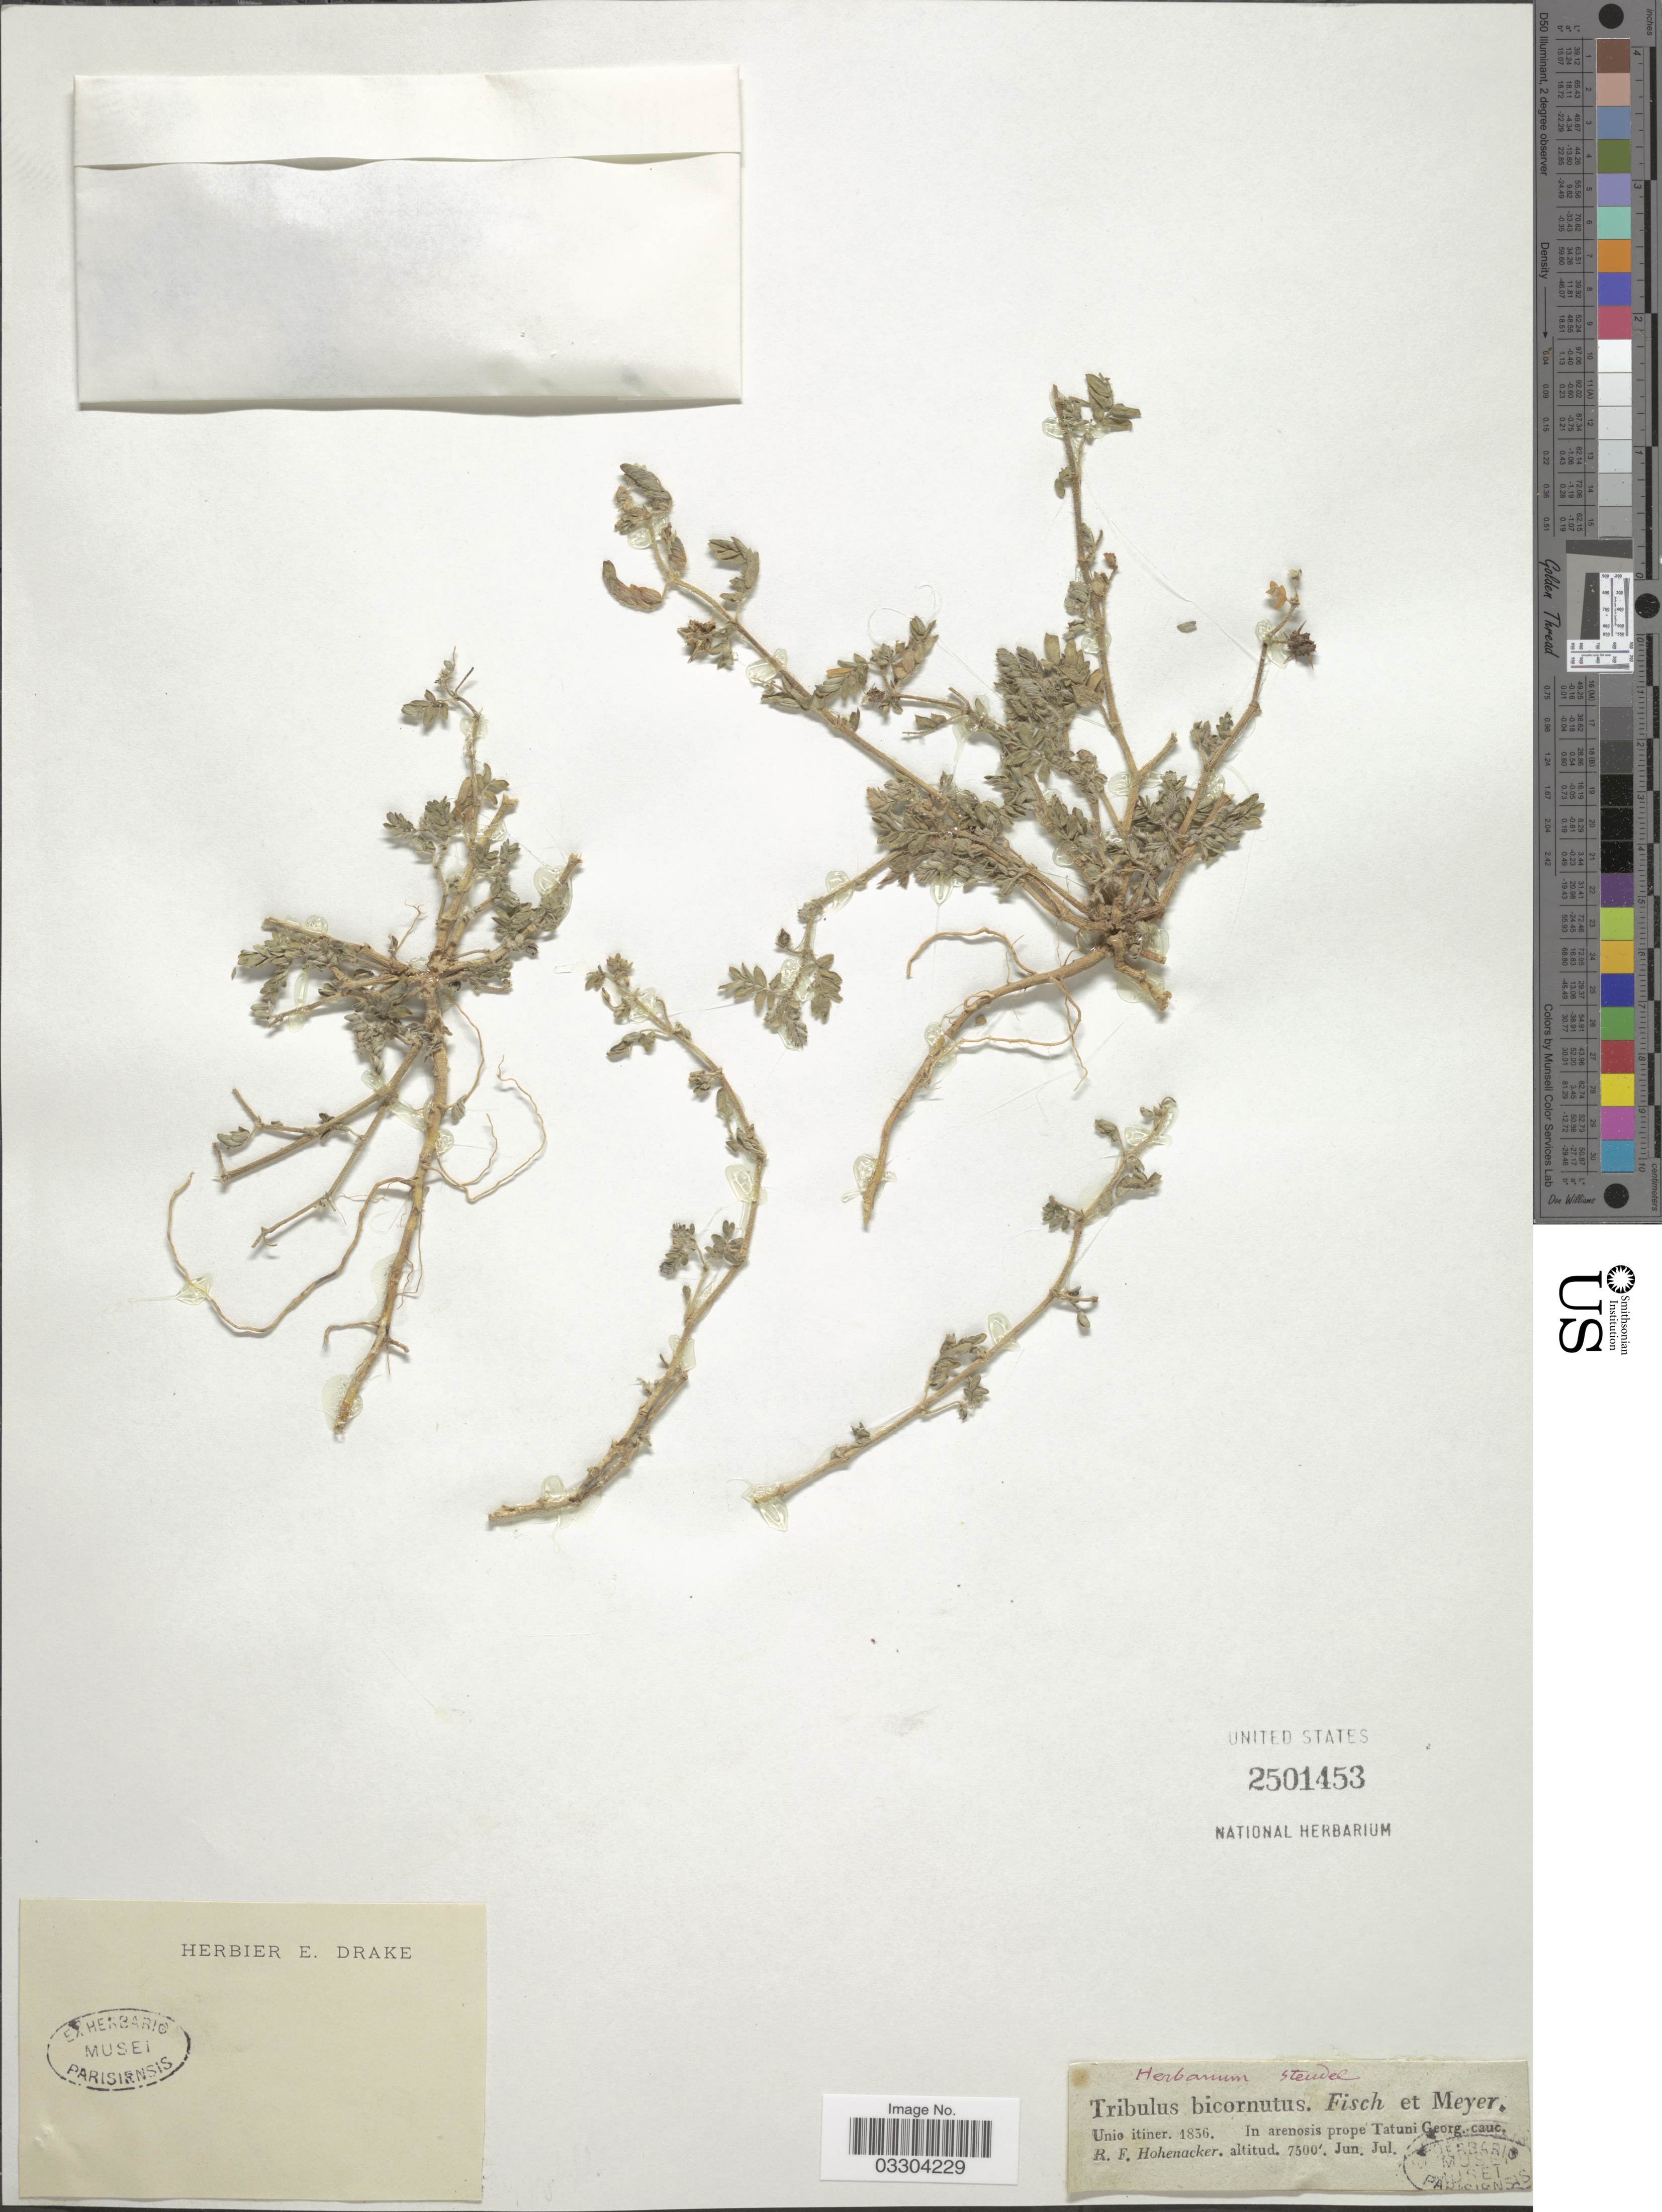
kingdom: Plantae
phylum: Tracheophyta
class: Magnoliopsida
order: Zygophyllales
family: Zygophyllaceae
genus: Tribulus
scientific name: Tribulus bicornutus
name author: Fisch. & C.A. Mey.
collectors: R. F. Hohenacker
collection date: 1836-06/1836-07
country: Georgia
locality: In arenosis prope Tatuni Georg. cauc.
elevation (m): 2286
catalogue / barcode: US 2501453